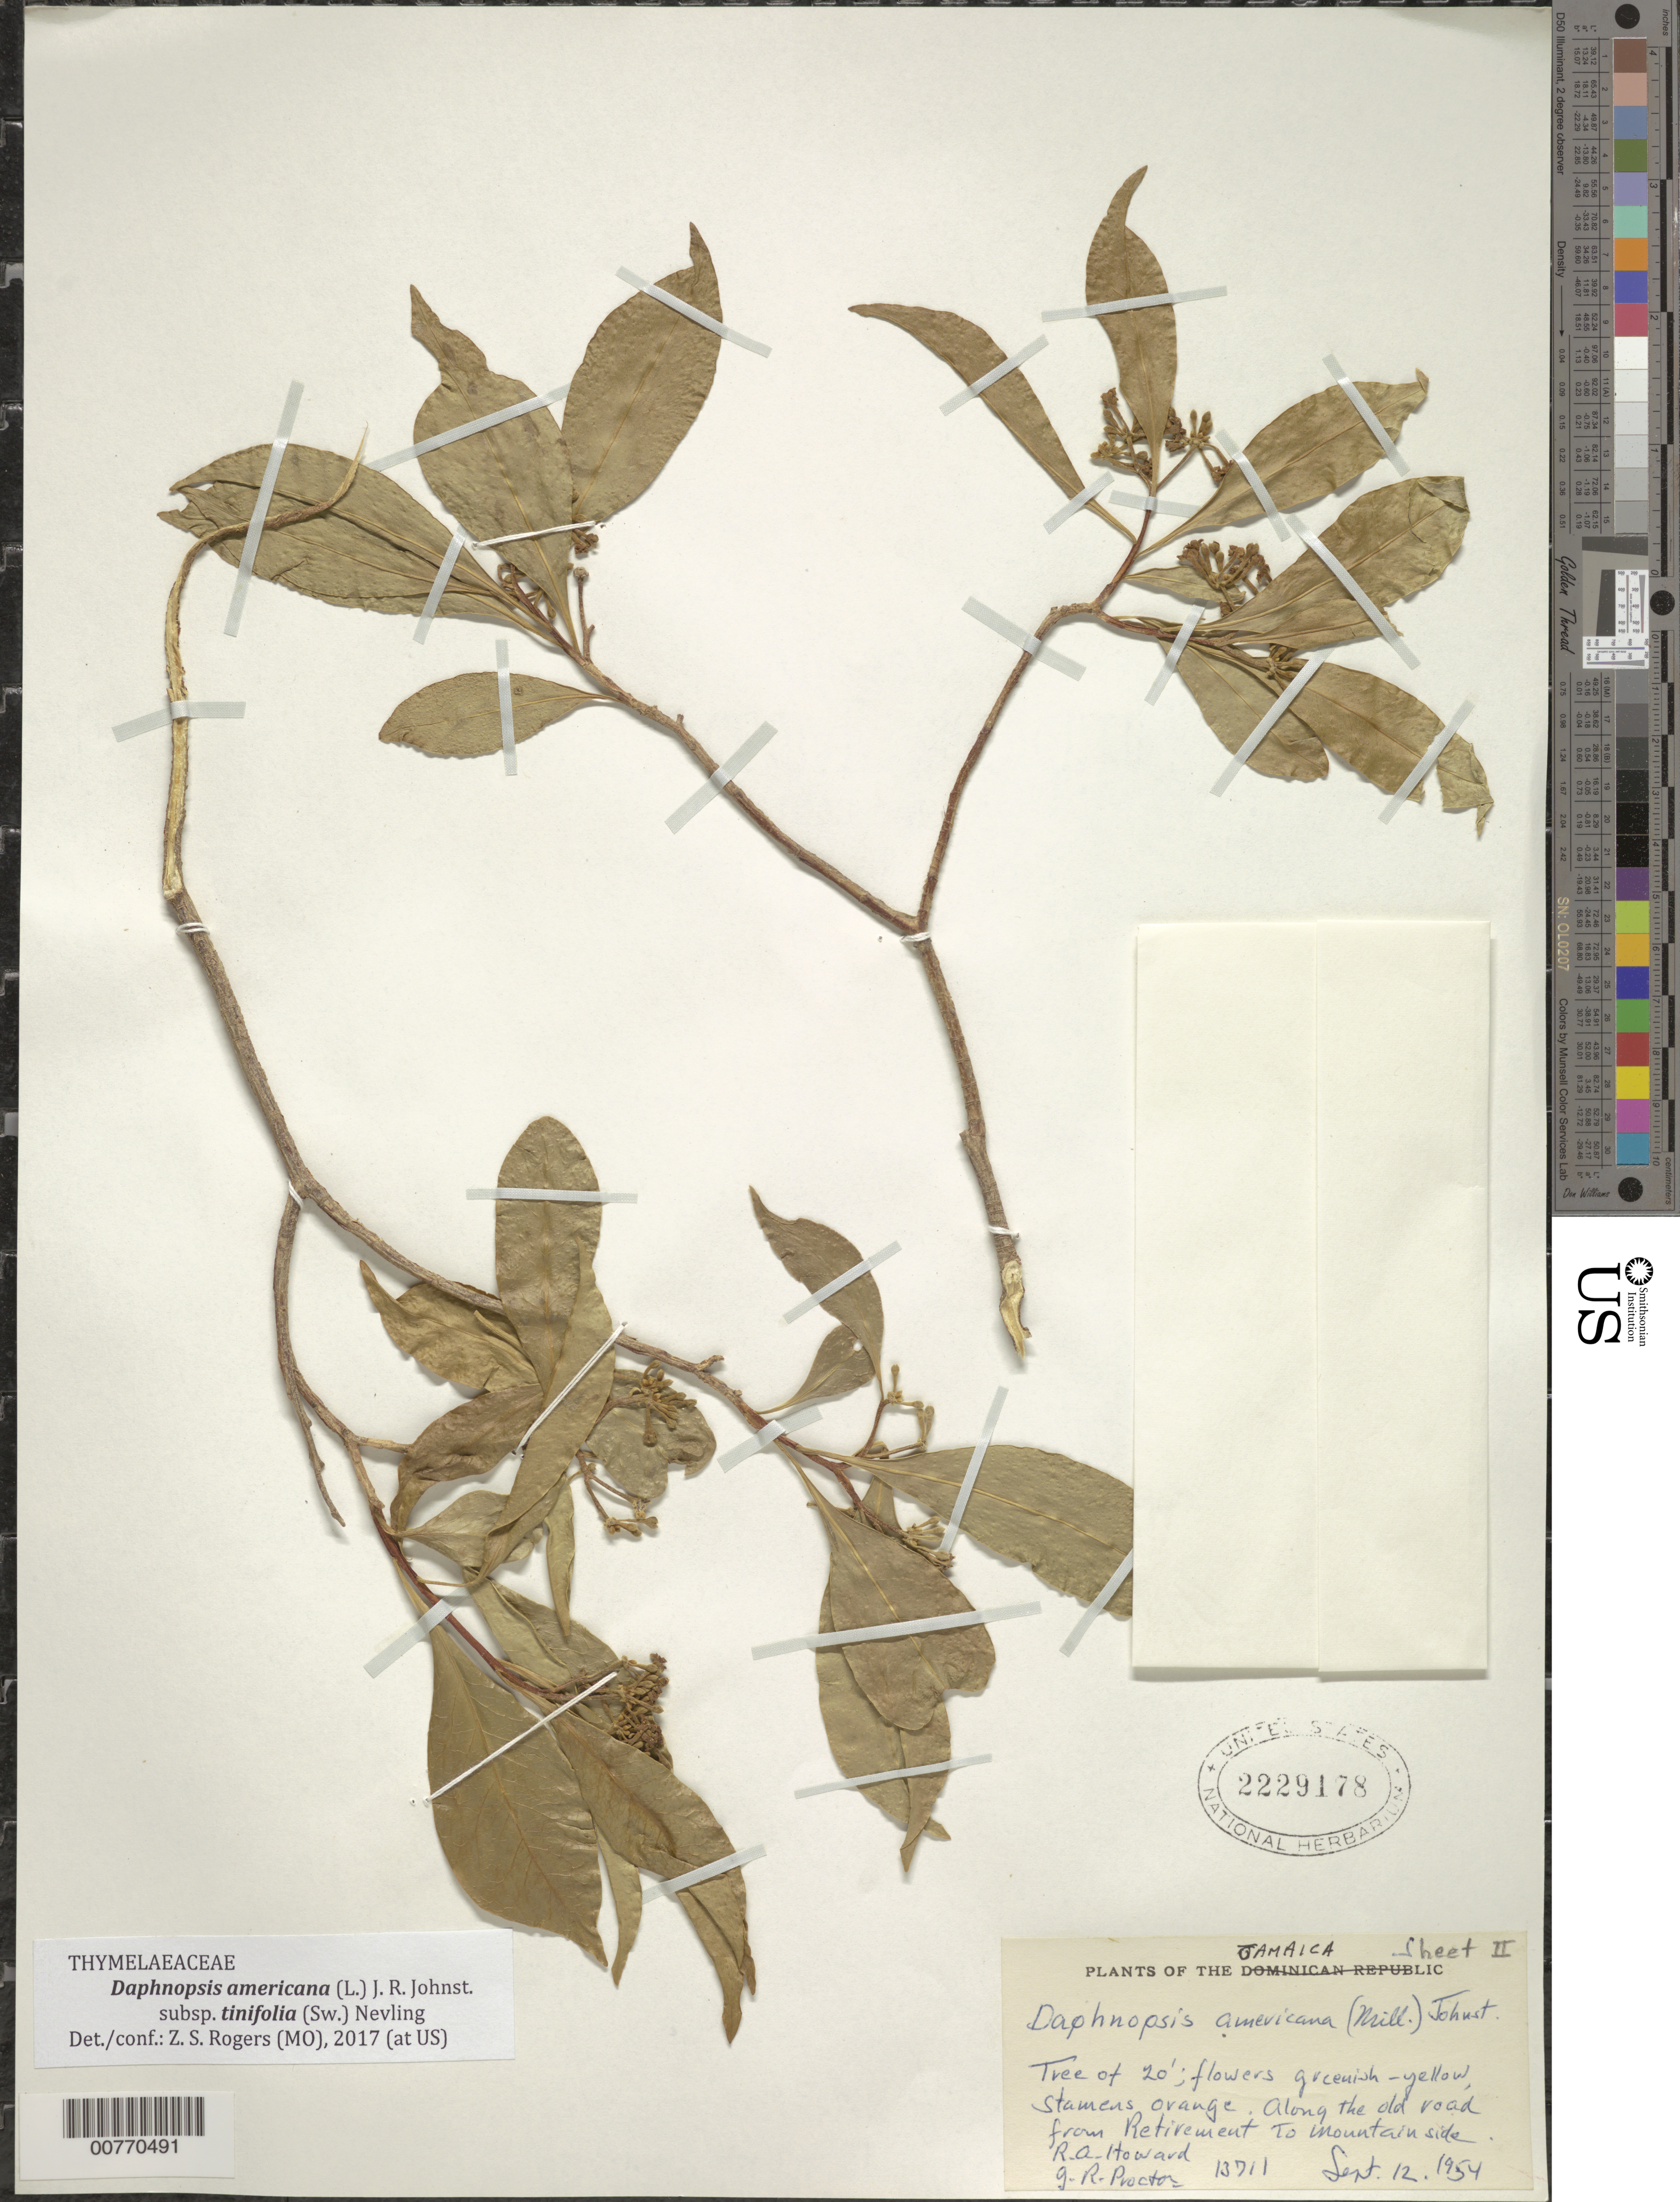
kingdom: Plantae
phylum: Tracheophyta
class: Magnoliopsida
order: Malvales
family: Thymelaeaceae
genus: Daphnopsis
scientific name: Daphnopsis americana subsp. tinifolia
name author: (Sw.) Nevling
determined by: Rogers, Z. S.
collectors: R. A. Howard & G. R. Proctor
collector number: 13711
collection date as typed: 12 Sep 1954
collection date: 1954-09-12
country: Jamaica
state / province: Saint Elizabeth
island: Jamaica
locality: Along the old road from Retirement to mountain side.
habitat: Along old road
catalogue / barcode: US 2229178